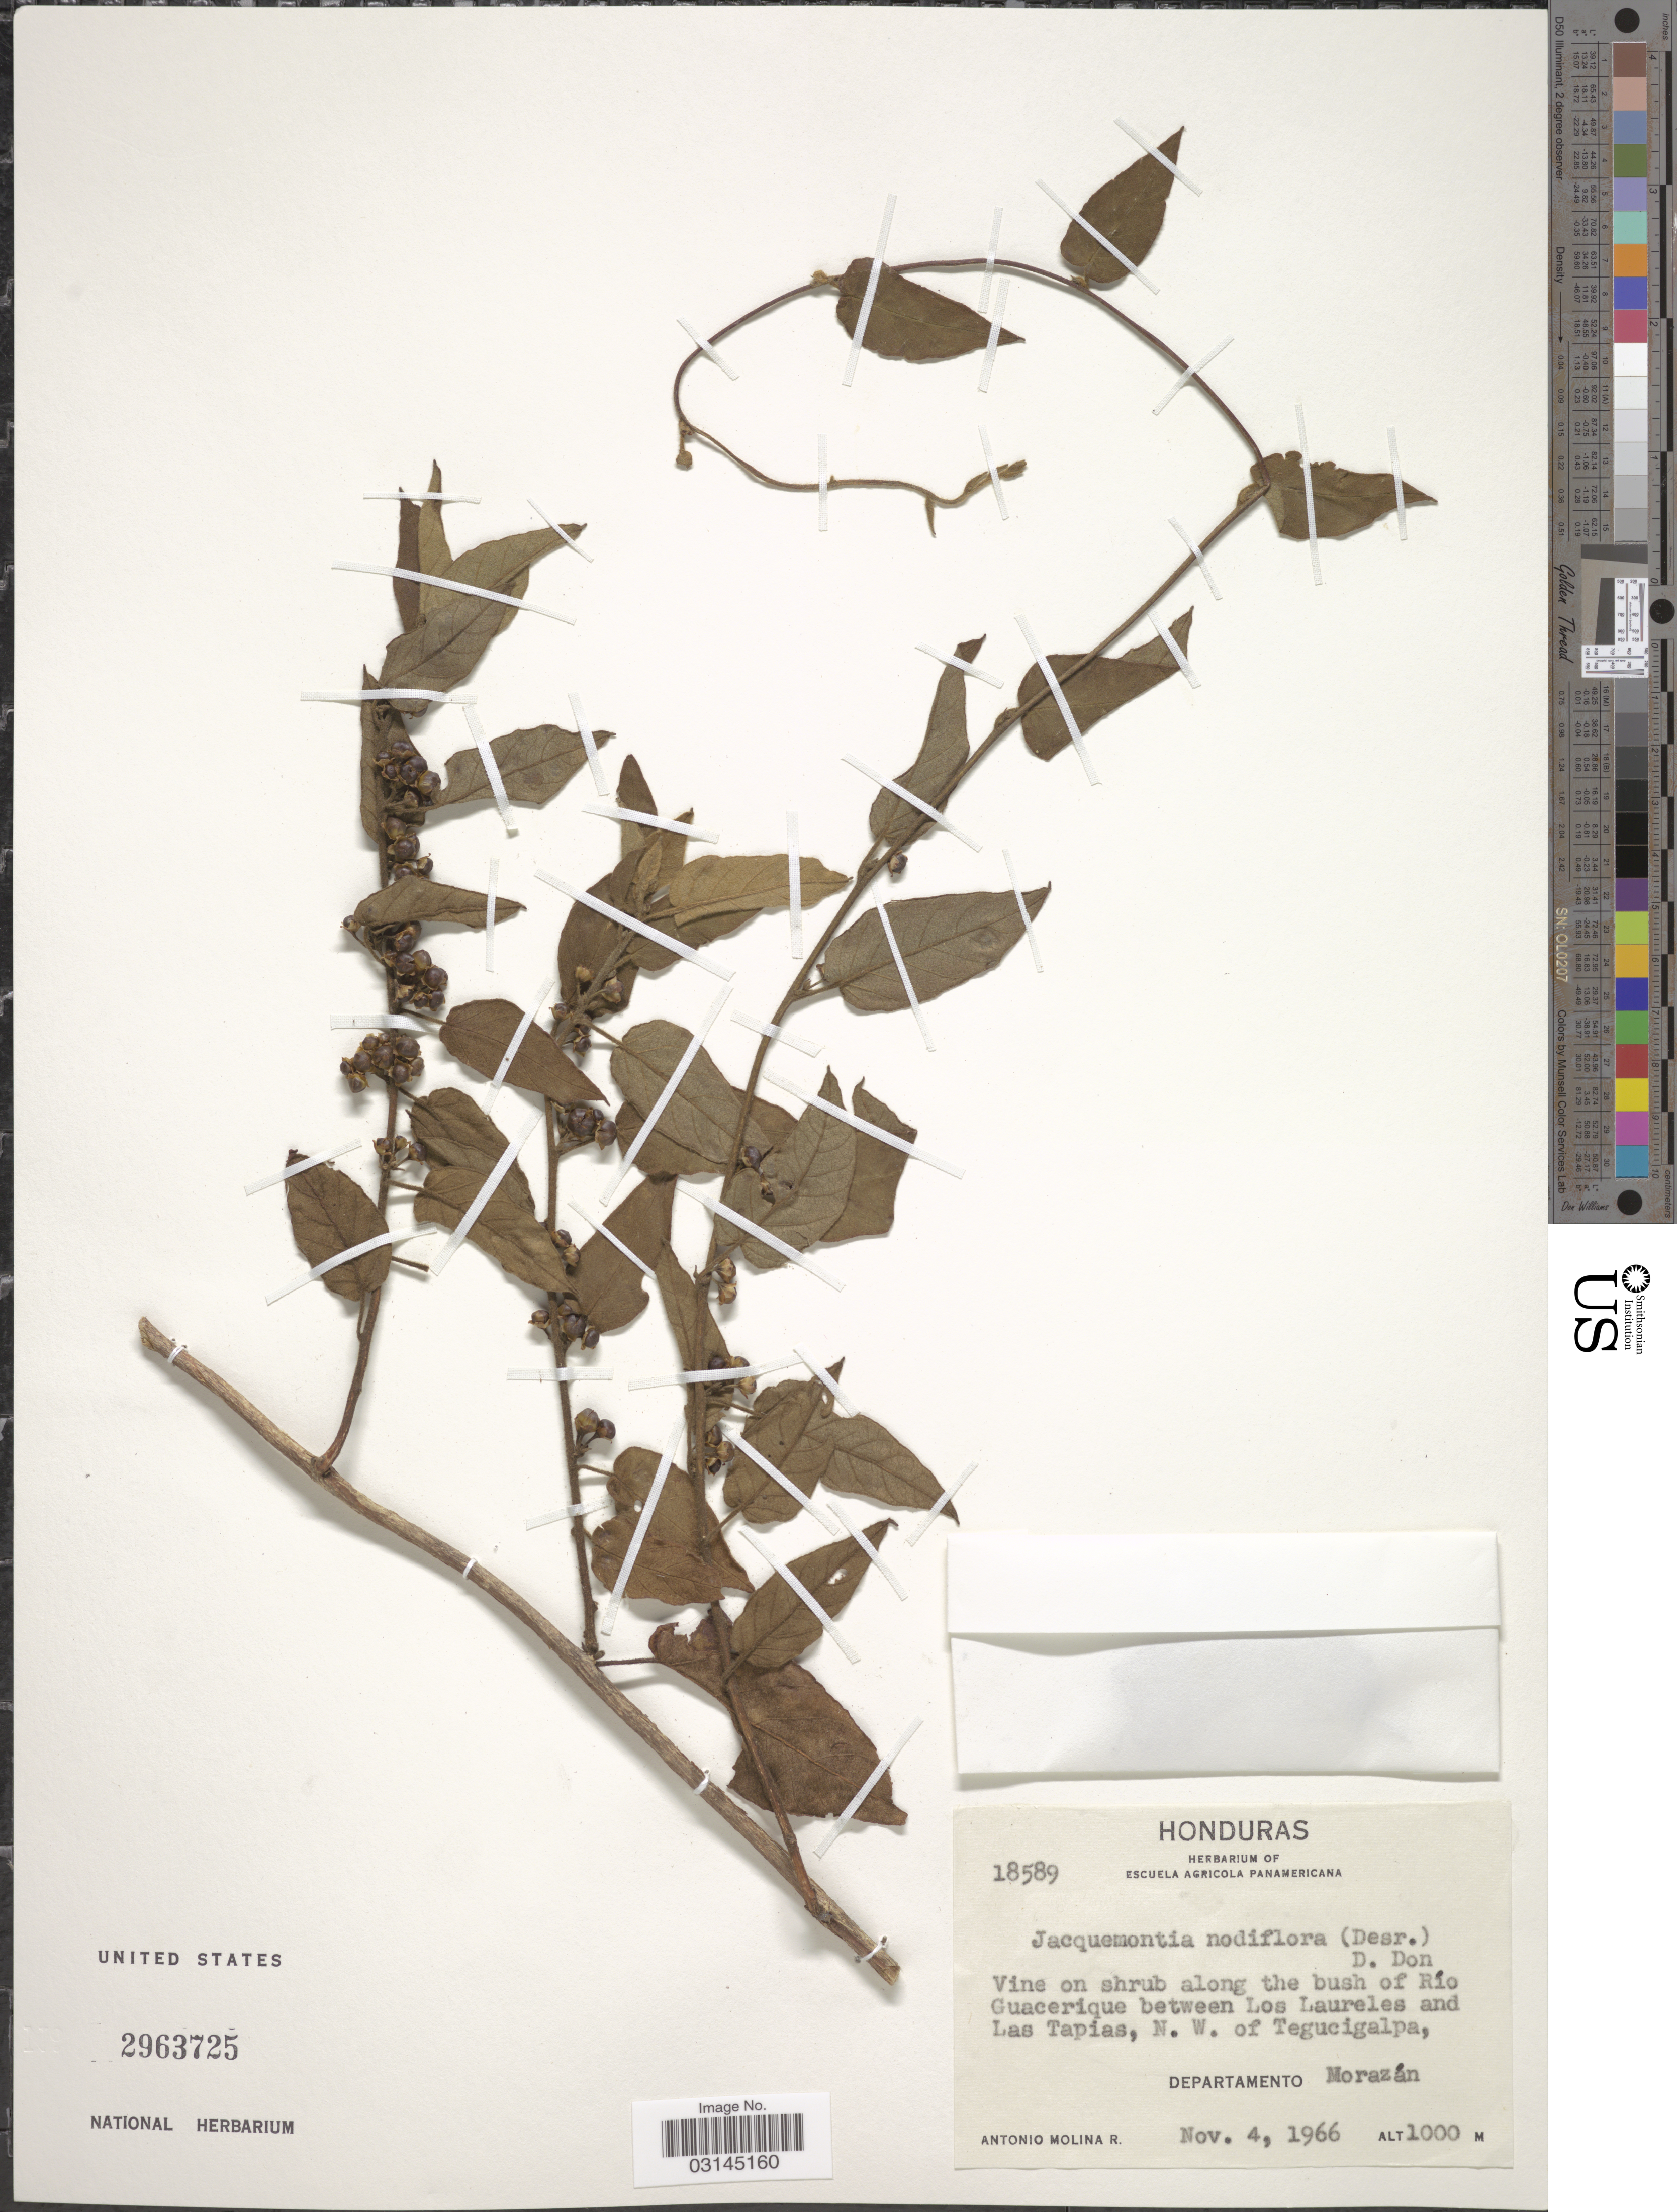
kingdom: Plantae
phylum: Tracheophyta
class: Magnoliopsida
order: Solanales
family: Convolvulaceae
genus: Convolvulus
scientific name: Convolvulus nodiflorus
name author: Desr.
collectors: A. Molina R.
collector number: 18589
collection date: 1966-11-04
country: Honduras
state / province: Fco. Morazán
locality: Vine on shrub along the bush of Río Guacerique between Los Laureles and Las Tapias, N.W. of Tegucigalpa, Departamento Morazán.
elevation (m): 1000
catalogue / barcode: US 2963725